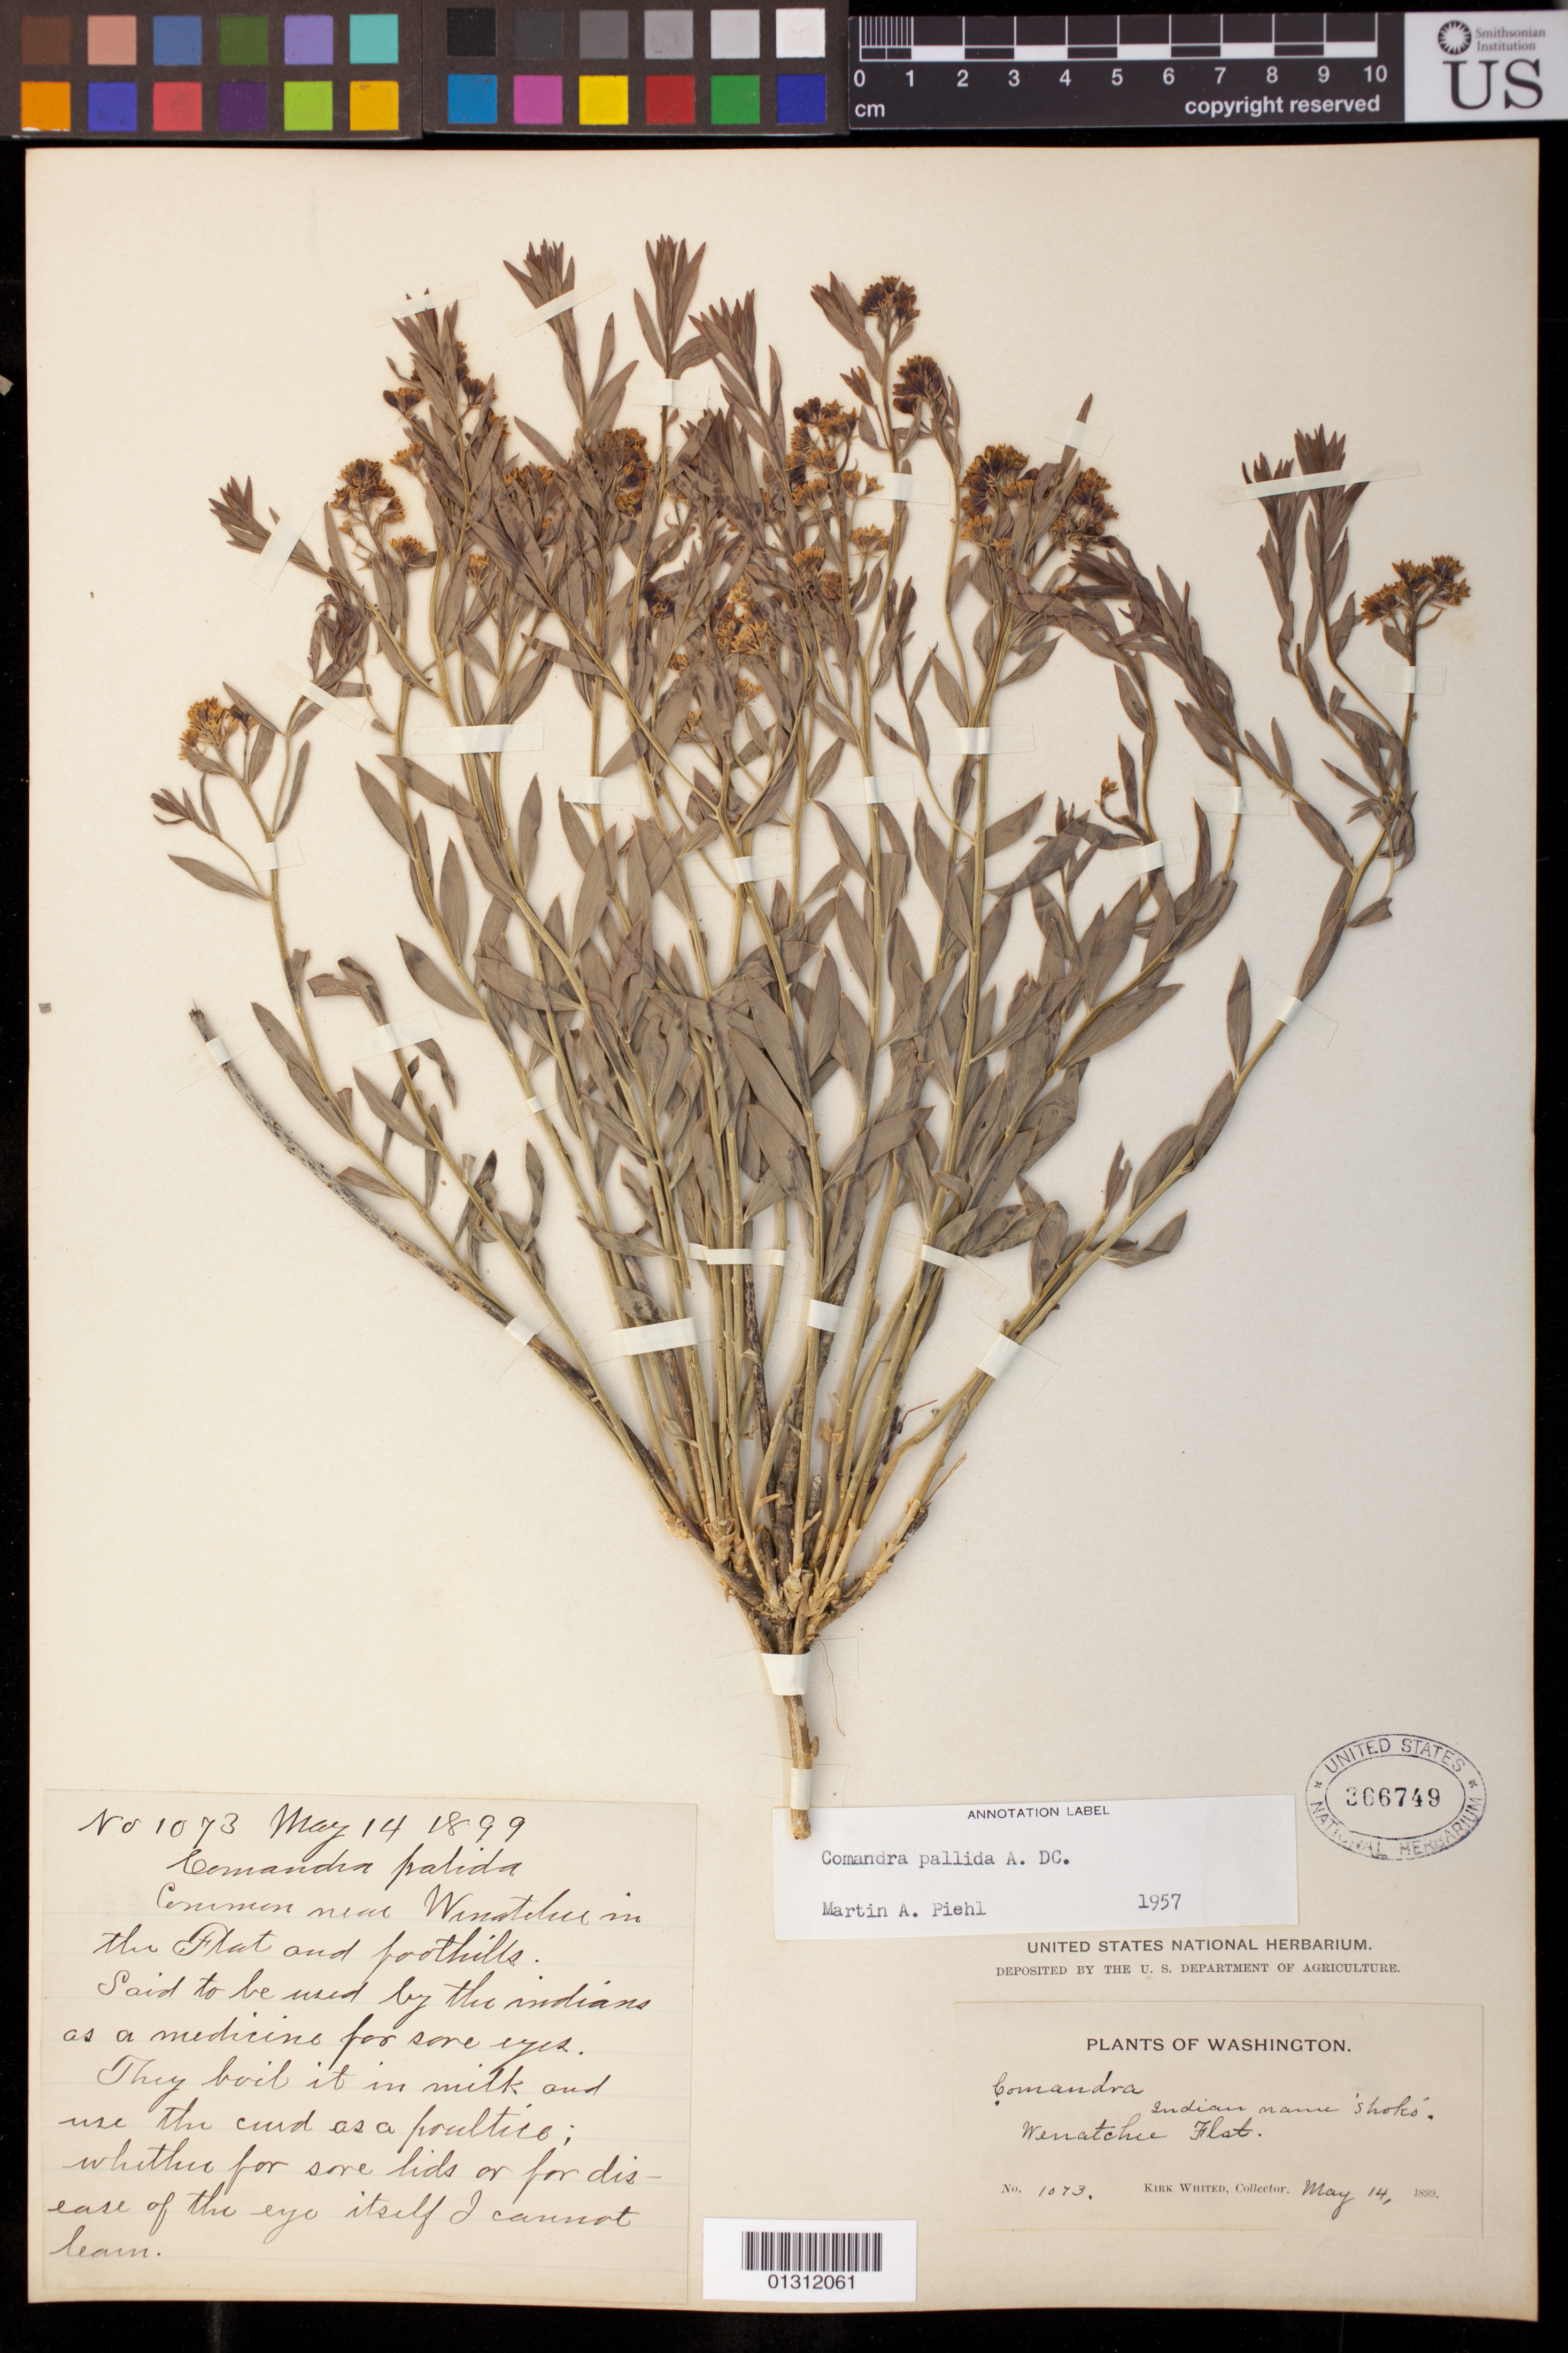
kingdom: Plantae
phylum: Tracheophyta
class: Magnoliopsida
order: Santalales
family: Comandraceae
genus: Comandra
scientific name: Comandra pallida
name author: A. DC.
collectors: K. Whited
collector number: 1073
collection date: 1899-05-14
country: United States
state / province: Washington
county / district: Chelan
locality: Wenatchee Flat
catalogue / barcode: US 366749